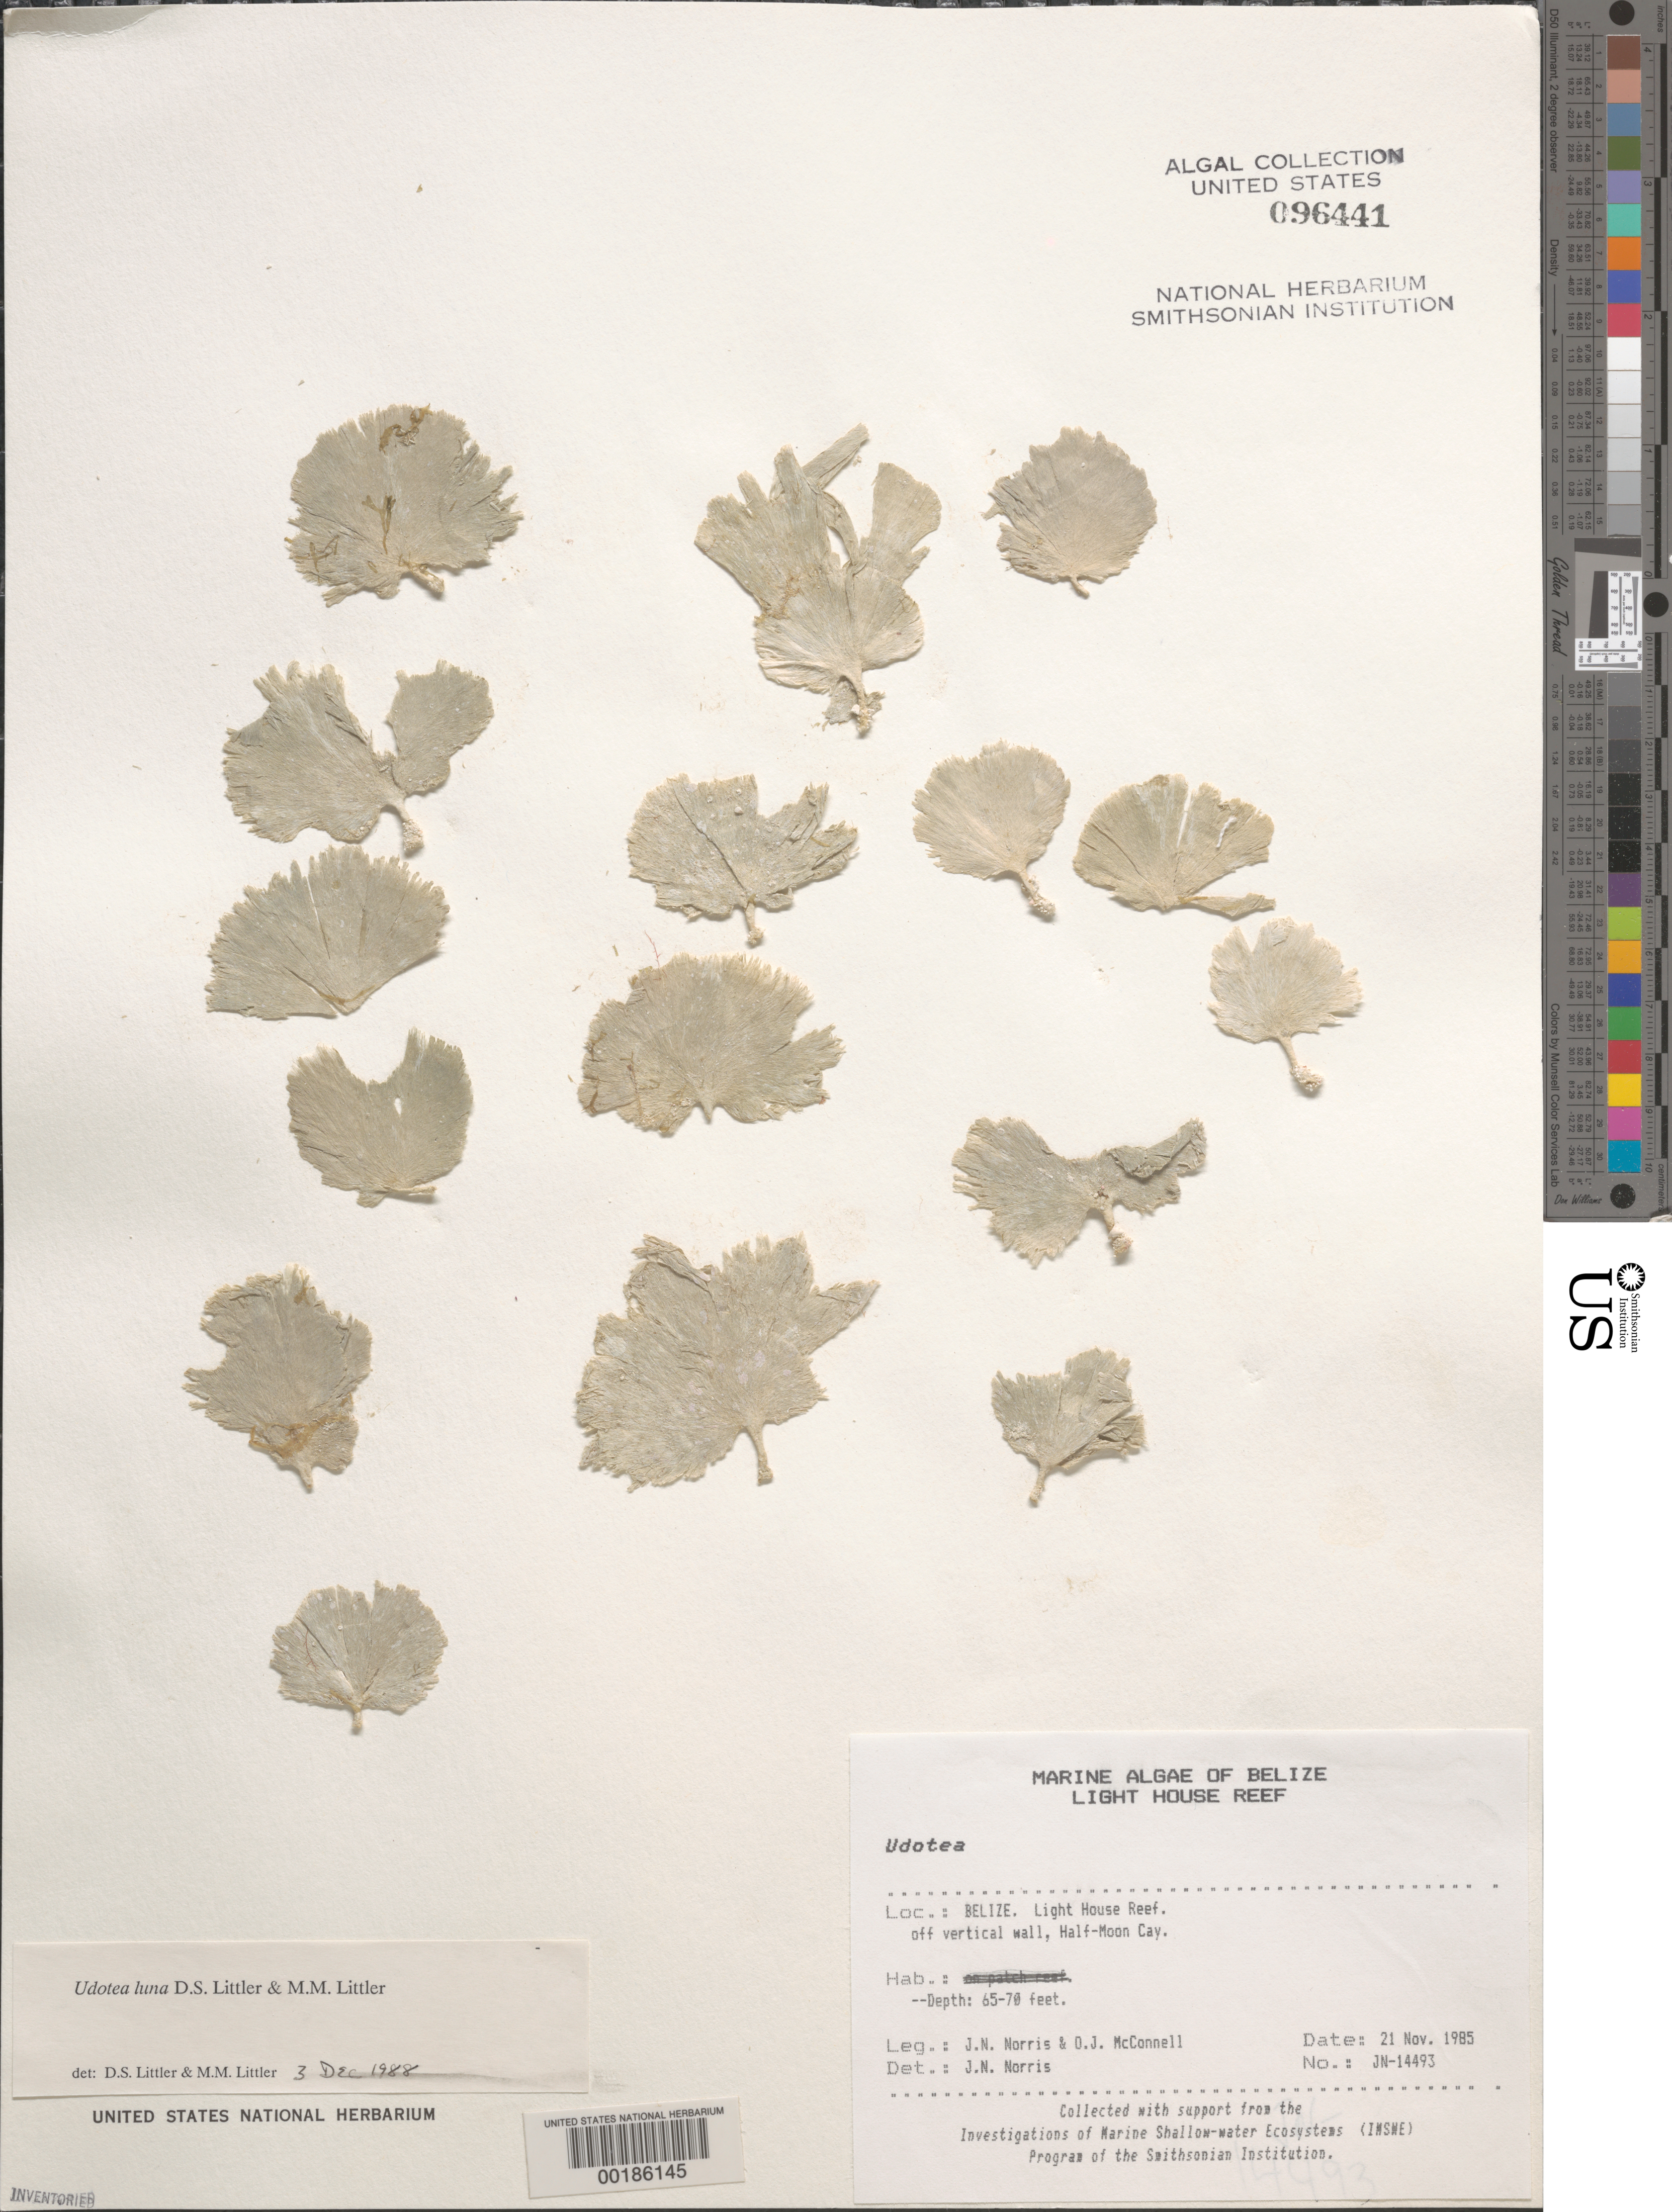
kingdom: Plantae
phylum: Chlorophyta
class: Ulvophyceae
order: Bryopsidales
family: Udoteaceae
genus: Udotea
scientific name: Udotea luna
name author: D.S. Littler & Littler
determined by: Littler, D. S.; Littler, M. M.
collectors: J. N. Norris & D. McConnell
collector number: JN-14493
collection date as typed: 21 Nov 1985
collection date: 1985-11-21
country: Belize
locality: Lighthouse reef, Half-moon Cay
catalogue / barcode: US 96441